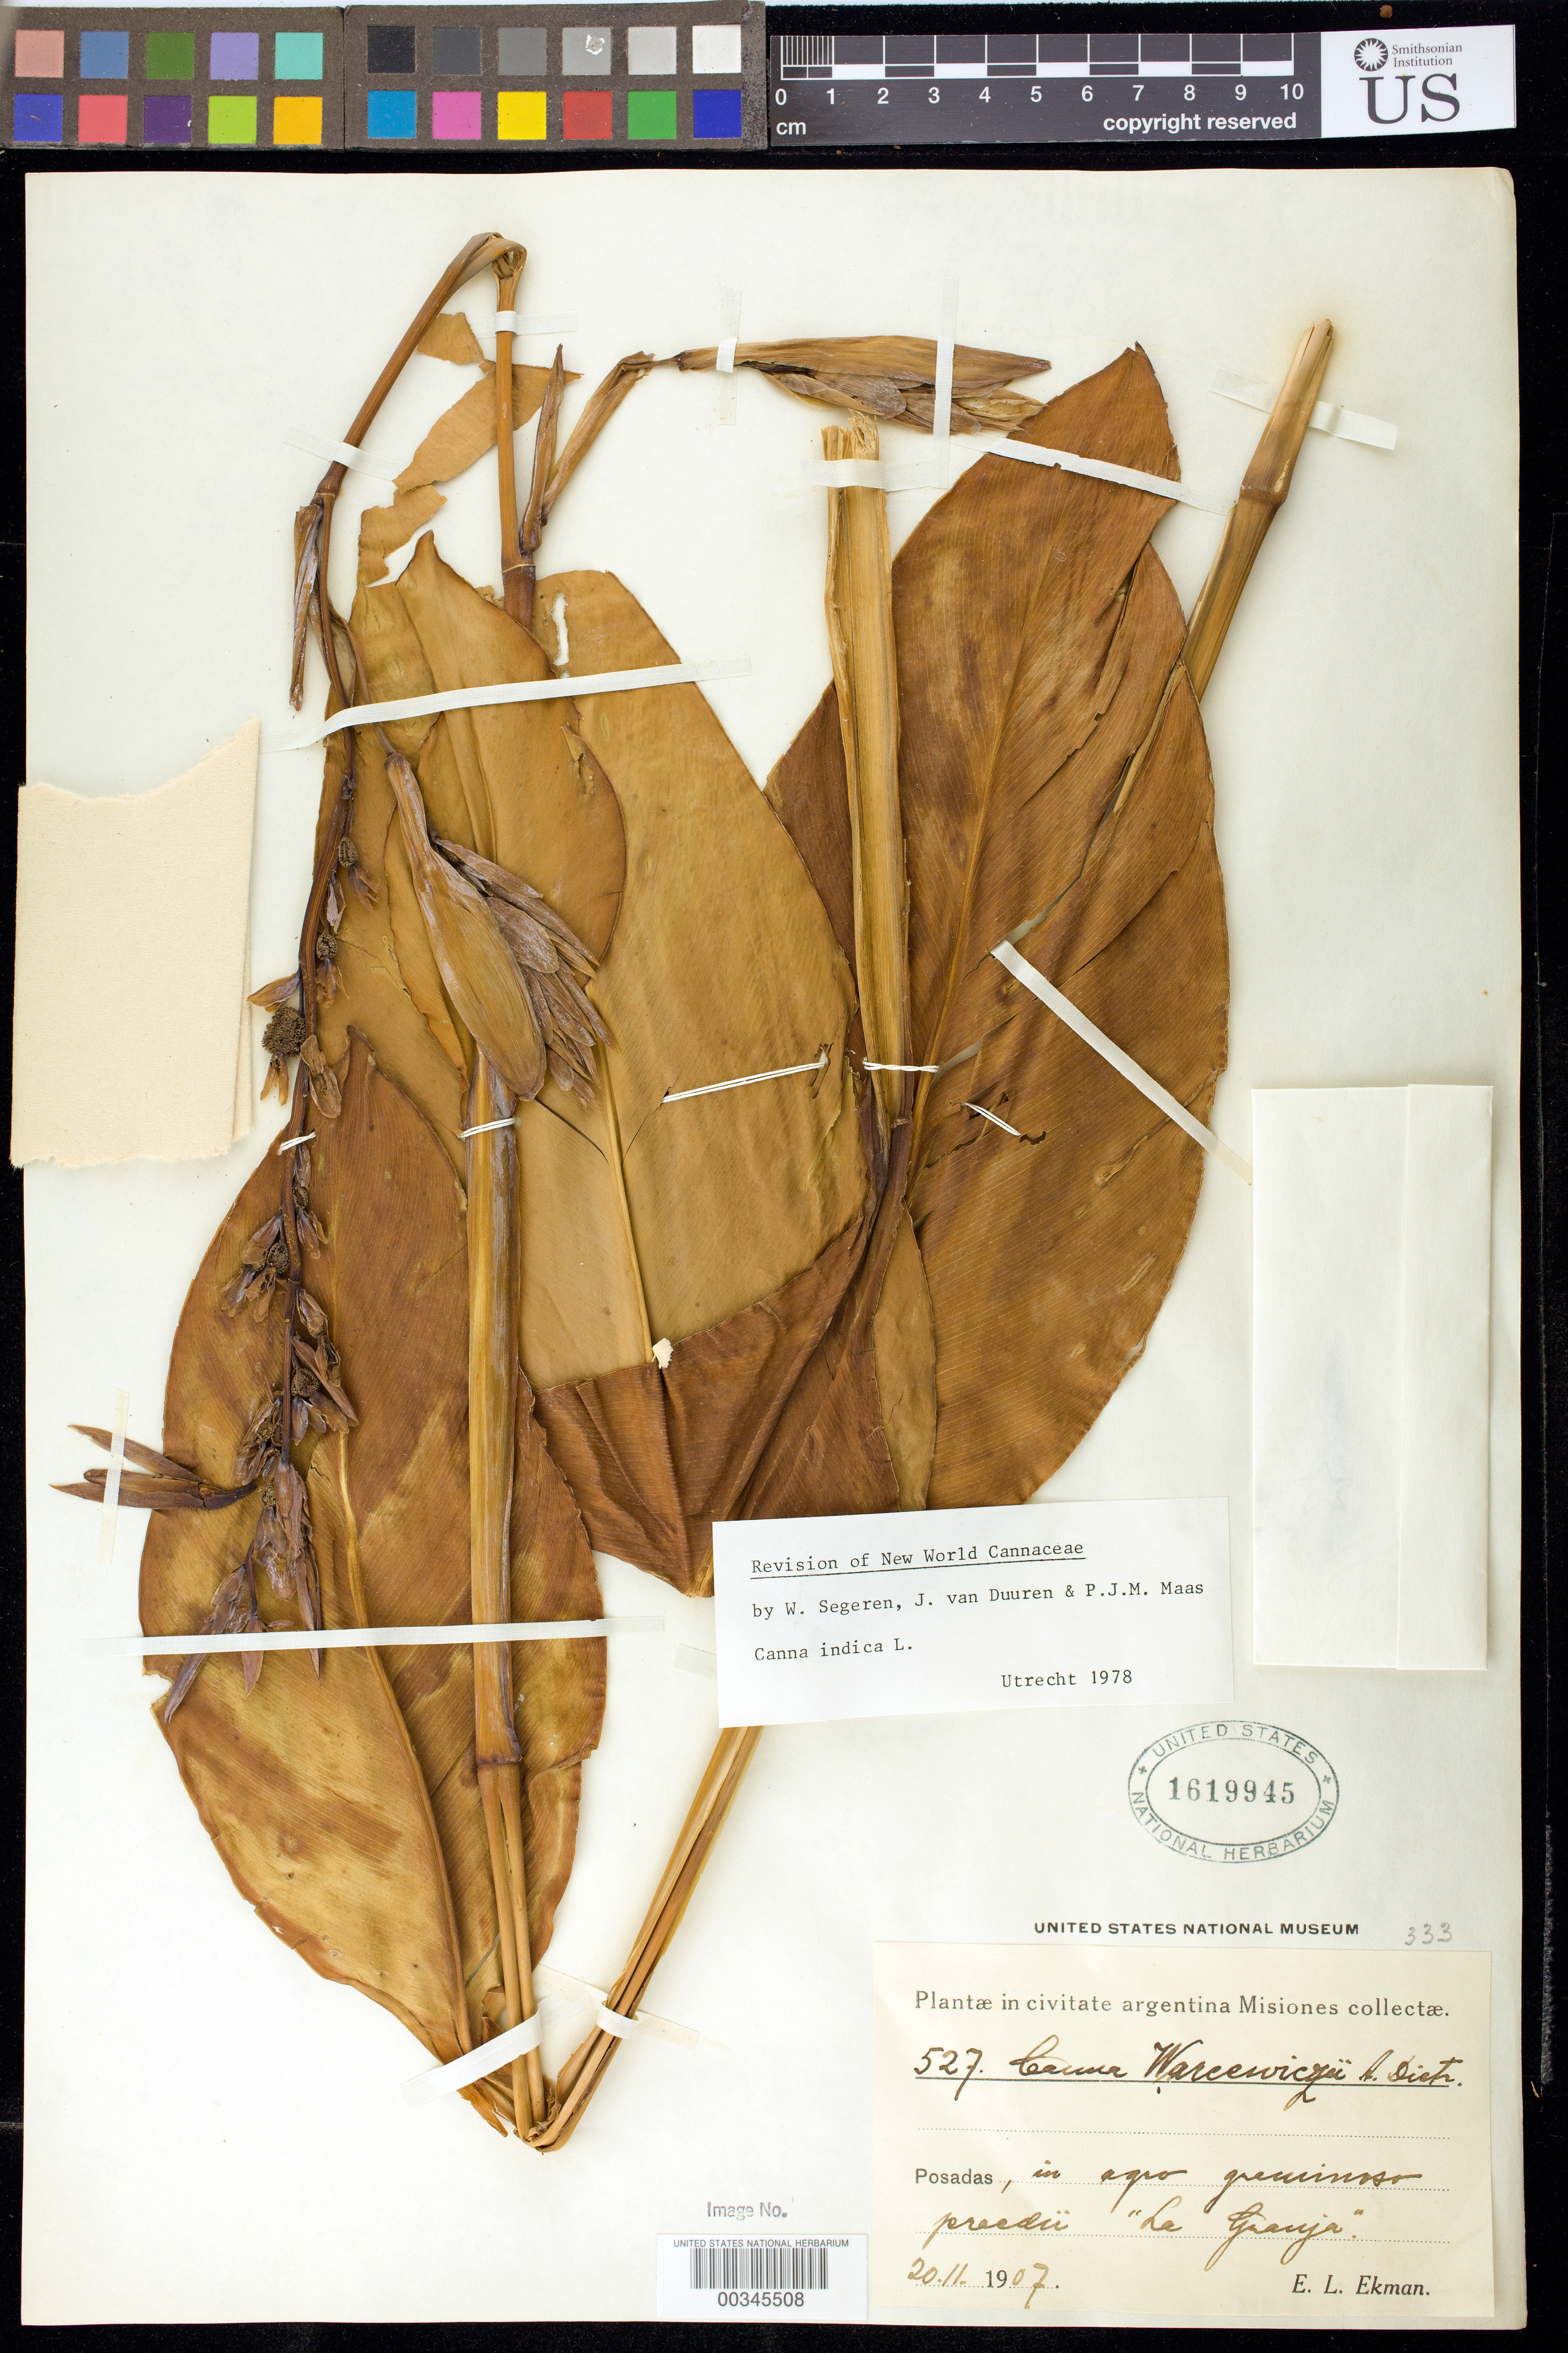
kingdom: Plantae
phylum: Tracheophyta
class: Liliopsida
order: Zingiberales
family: Cannaceae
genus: Canna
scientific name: Canna indica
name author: L.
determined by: Segeren, W.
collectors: E. L. Ekman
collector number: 527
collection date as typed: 20 Feb 1907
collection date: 1907-02-20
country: Argentina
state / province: Misiones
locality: Posadas, in Agro Greuinoso Praedii "le Grauja"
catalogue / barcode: US 1619945